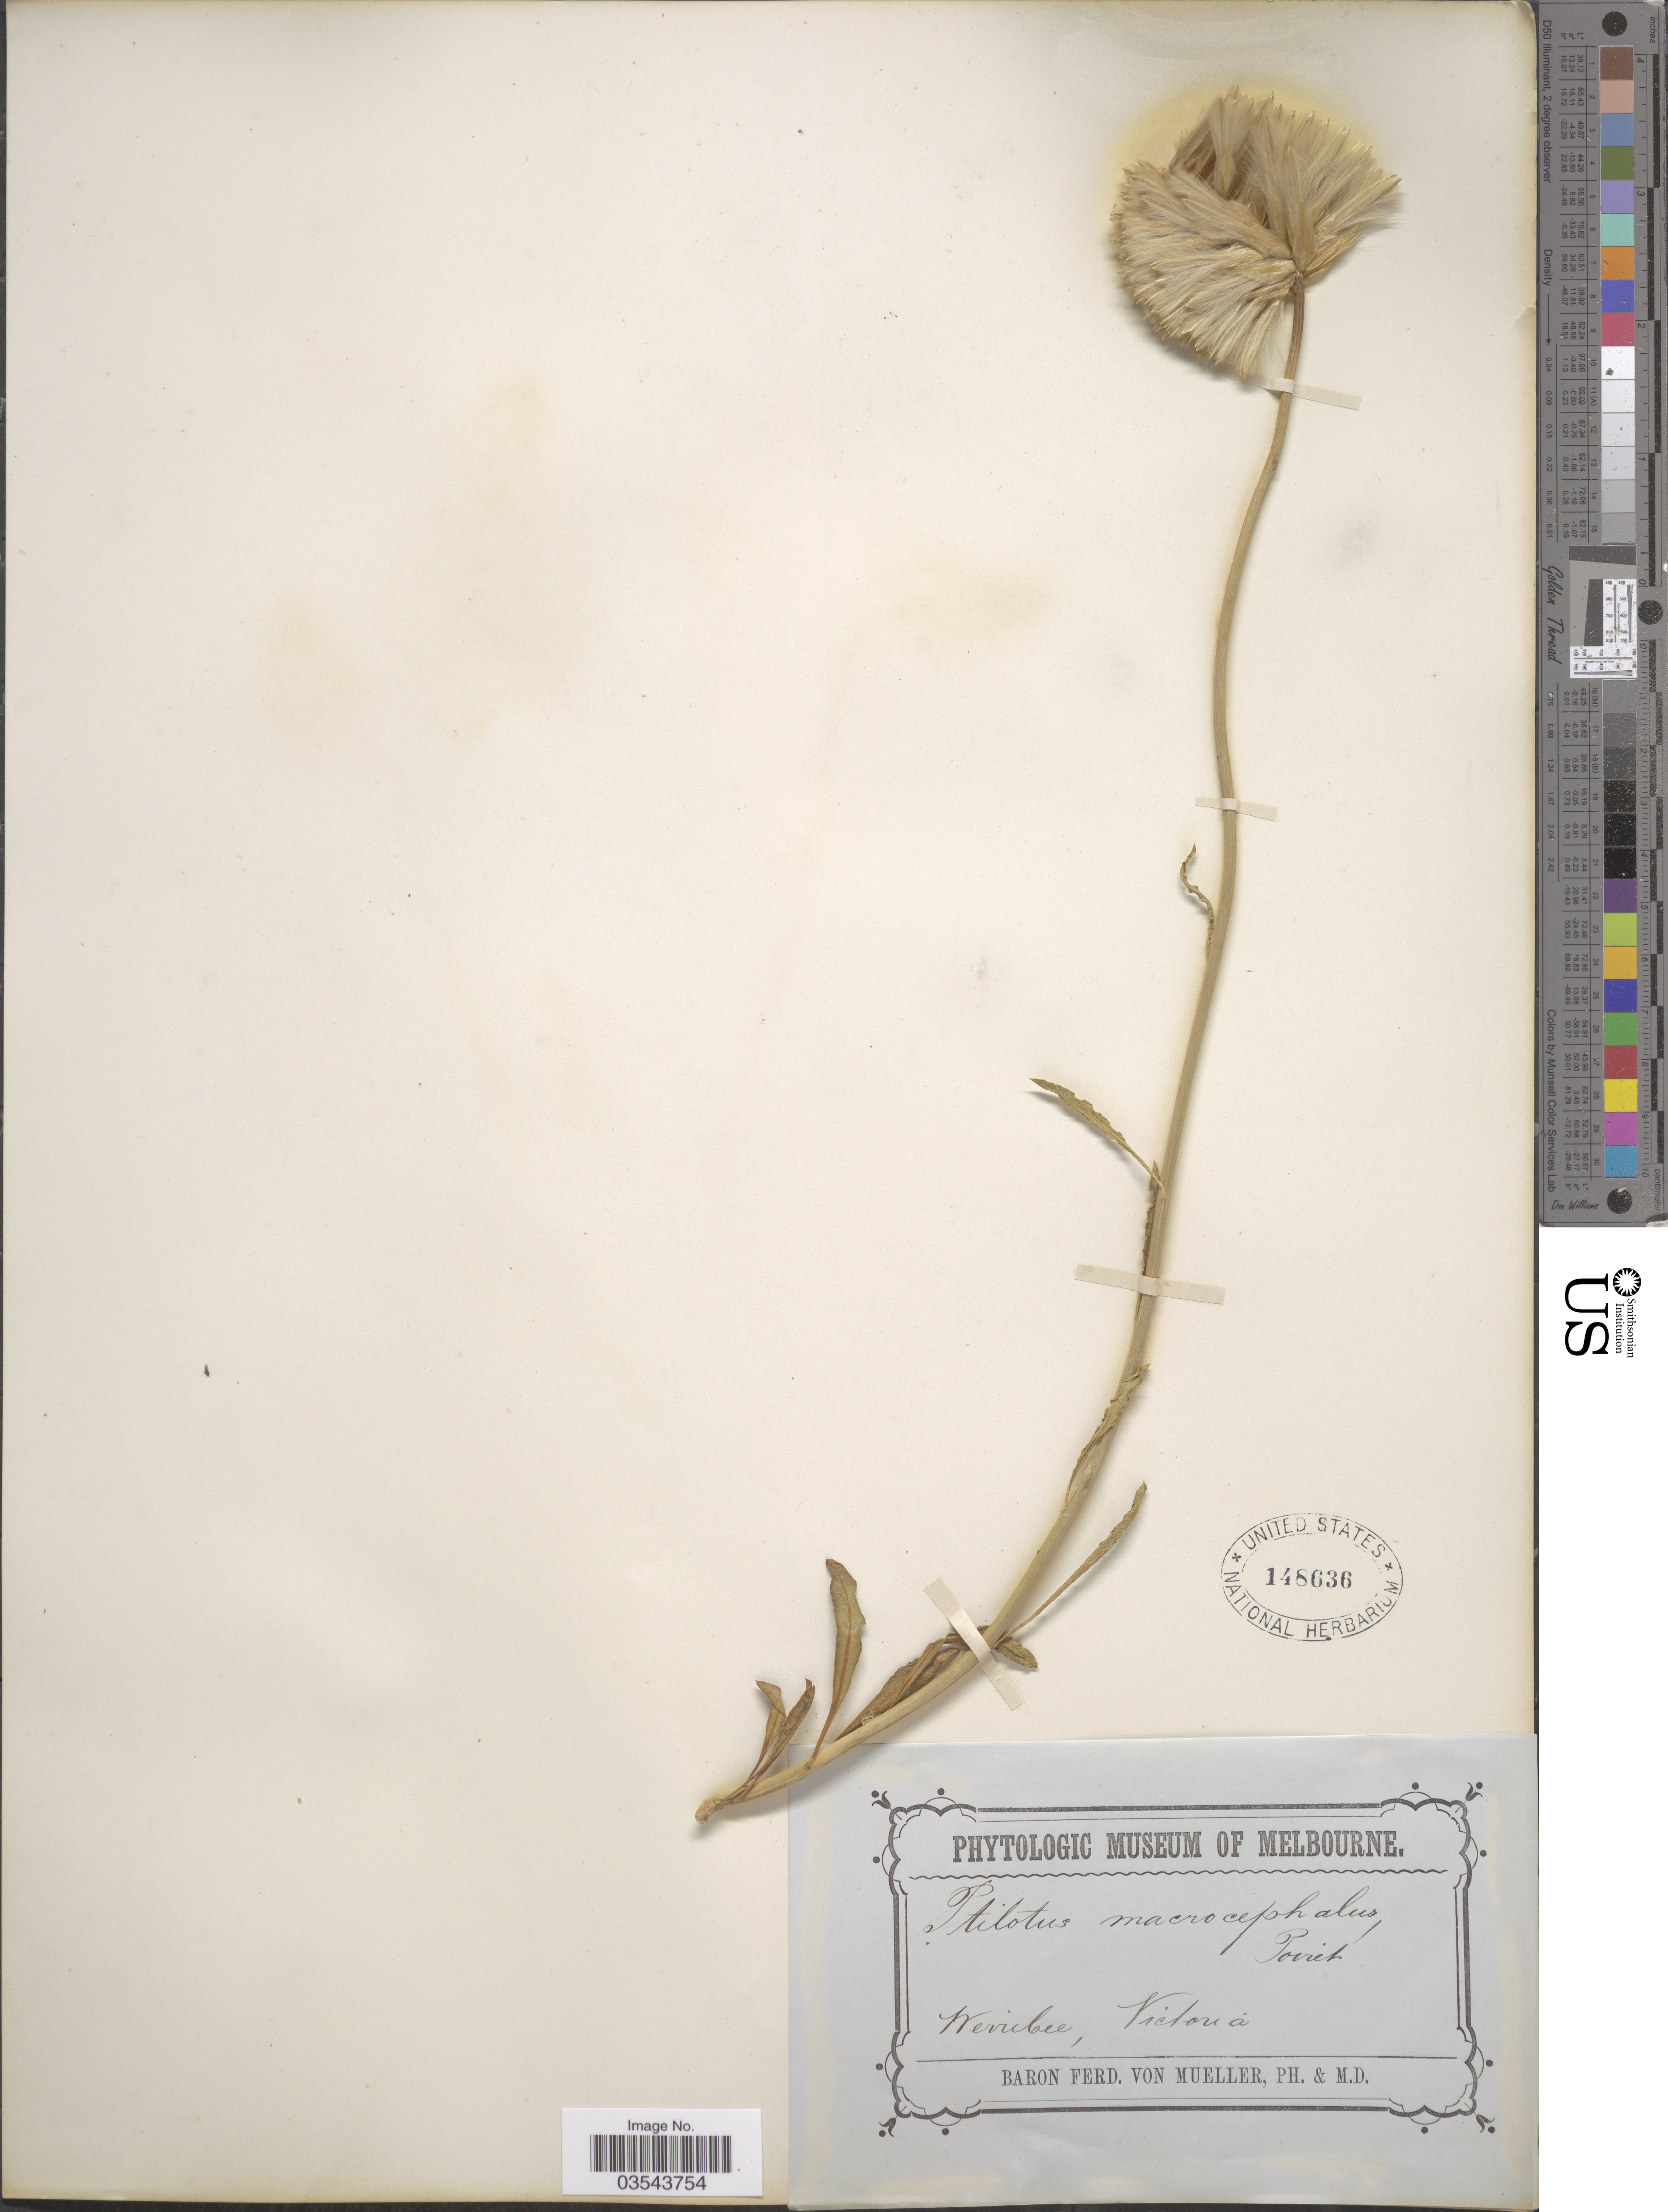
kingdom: Plantae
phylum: Tracheophyta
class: Magnoliopsida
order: Caryophyllales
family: Amaranthaceae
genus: Ptilotus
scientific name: Ptilotus macrocephalus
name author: (R. Br.) Poir.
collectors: F. Mueller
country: Australia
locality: Werribee, Victoria.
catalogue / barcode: US 148636